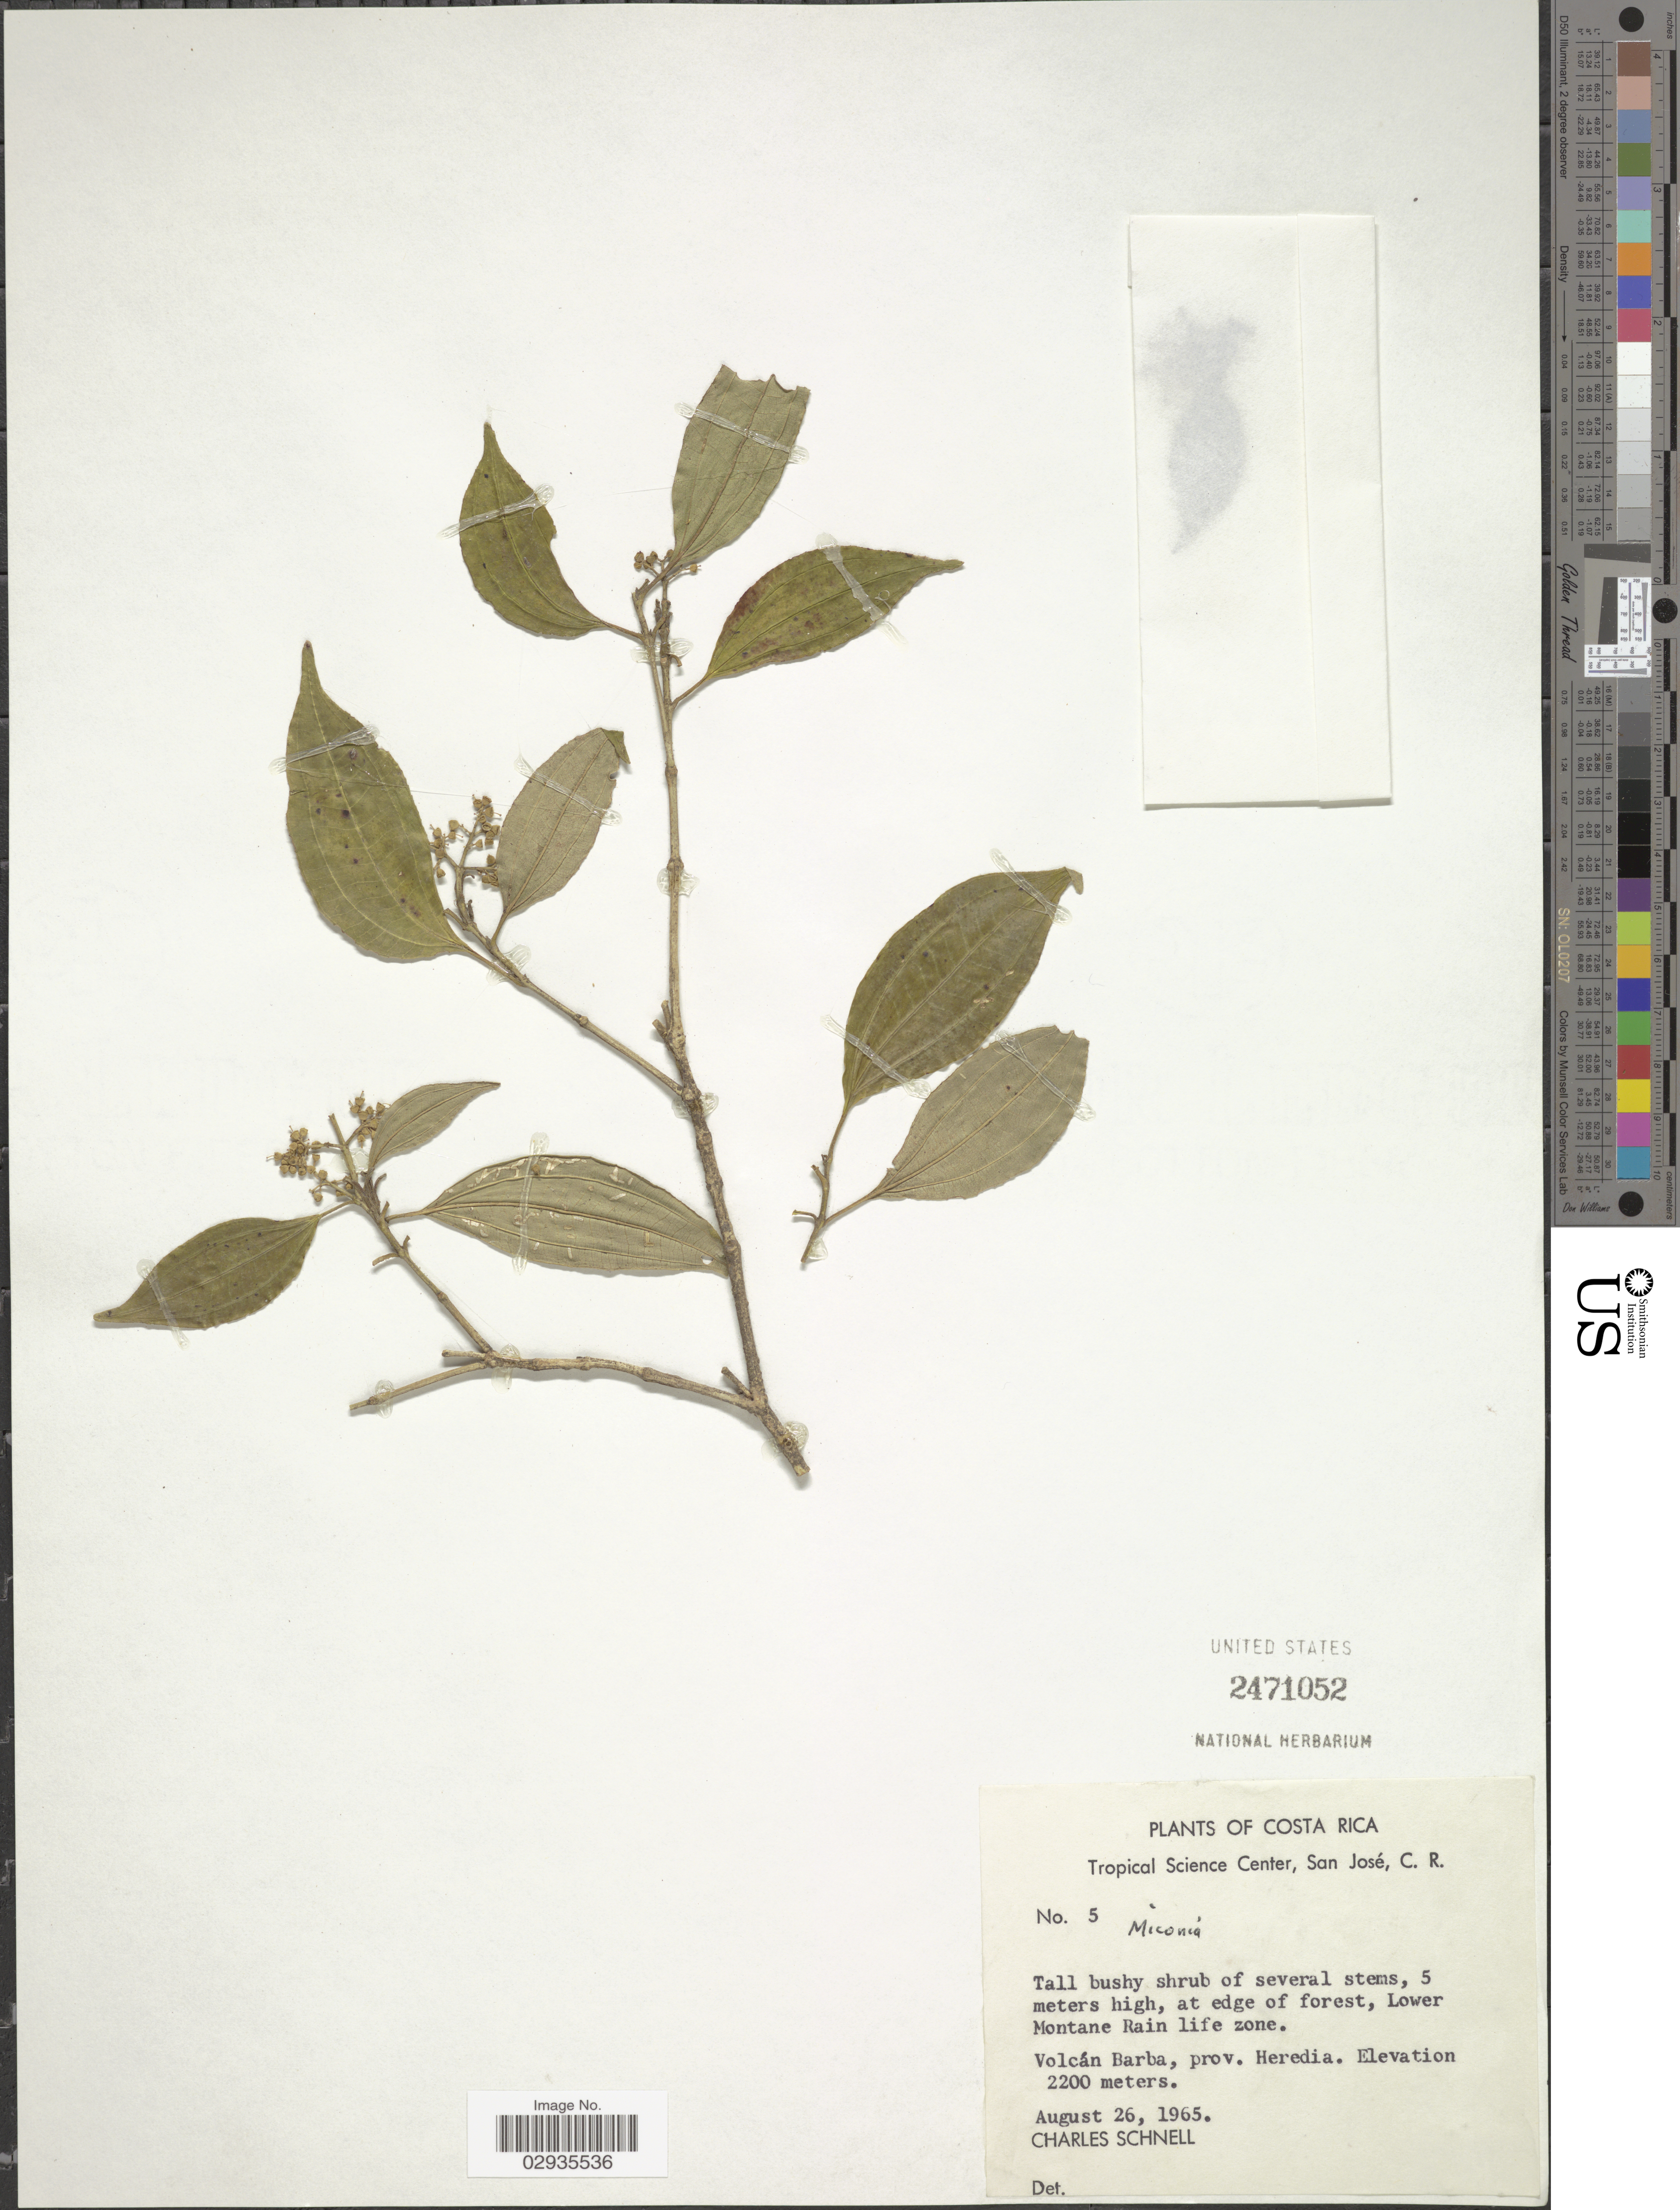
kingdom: Plantae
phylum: Tracheophyta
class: Magnoliopsida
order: Myrtales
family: Melastomataceae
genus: Miconia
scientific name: Miconia sp.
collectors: C. Schnell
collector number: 5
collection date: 1965-08-26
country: Costa Rica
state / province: Heredia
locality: Lower Montane Rain life zone, Volcán Barba.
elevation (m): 2200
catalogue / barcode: US 2471052